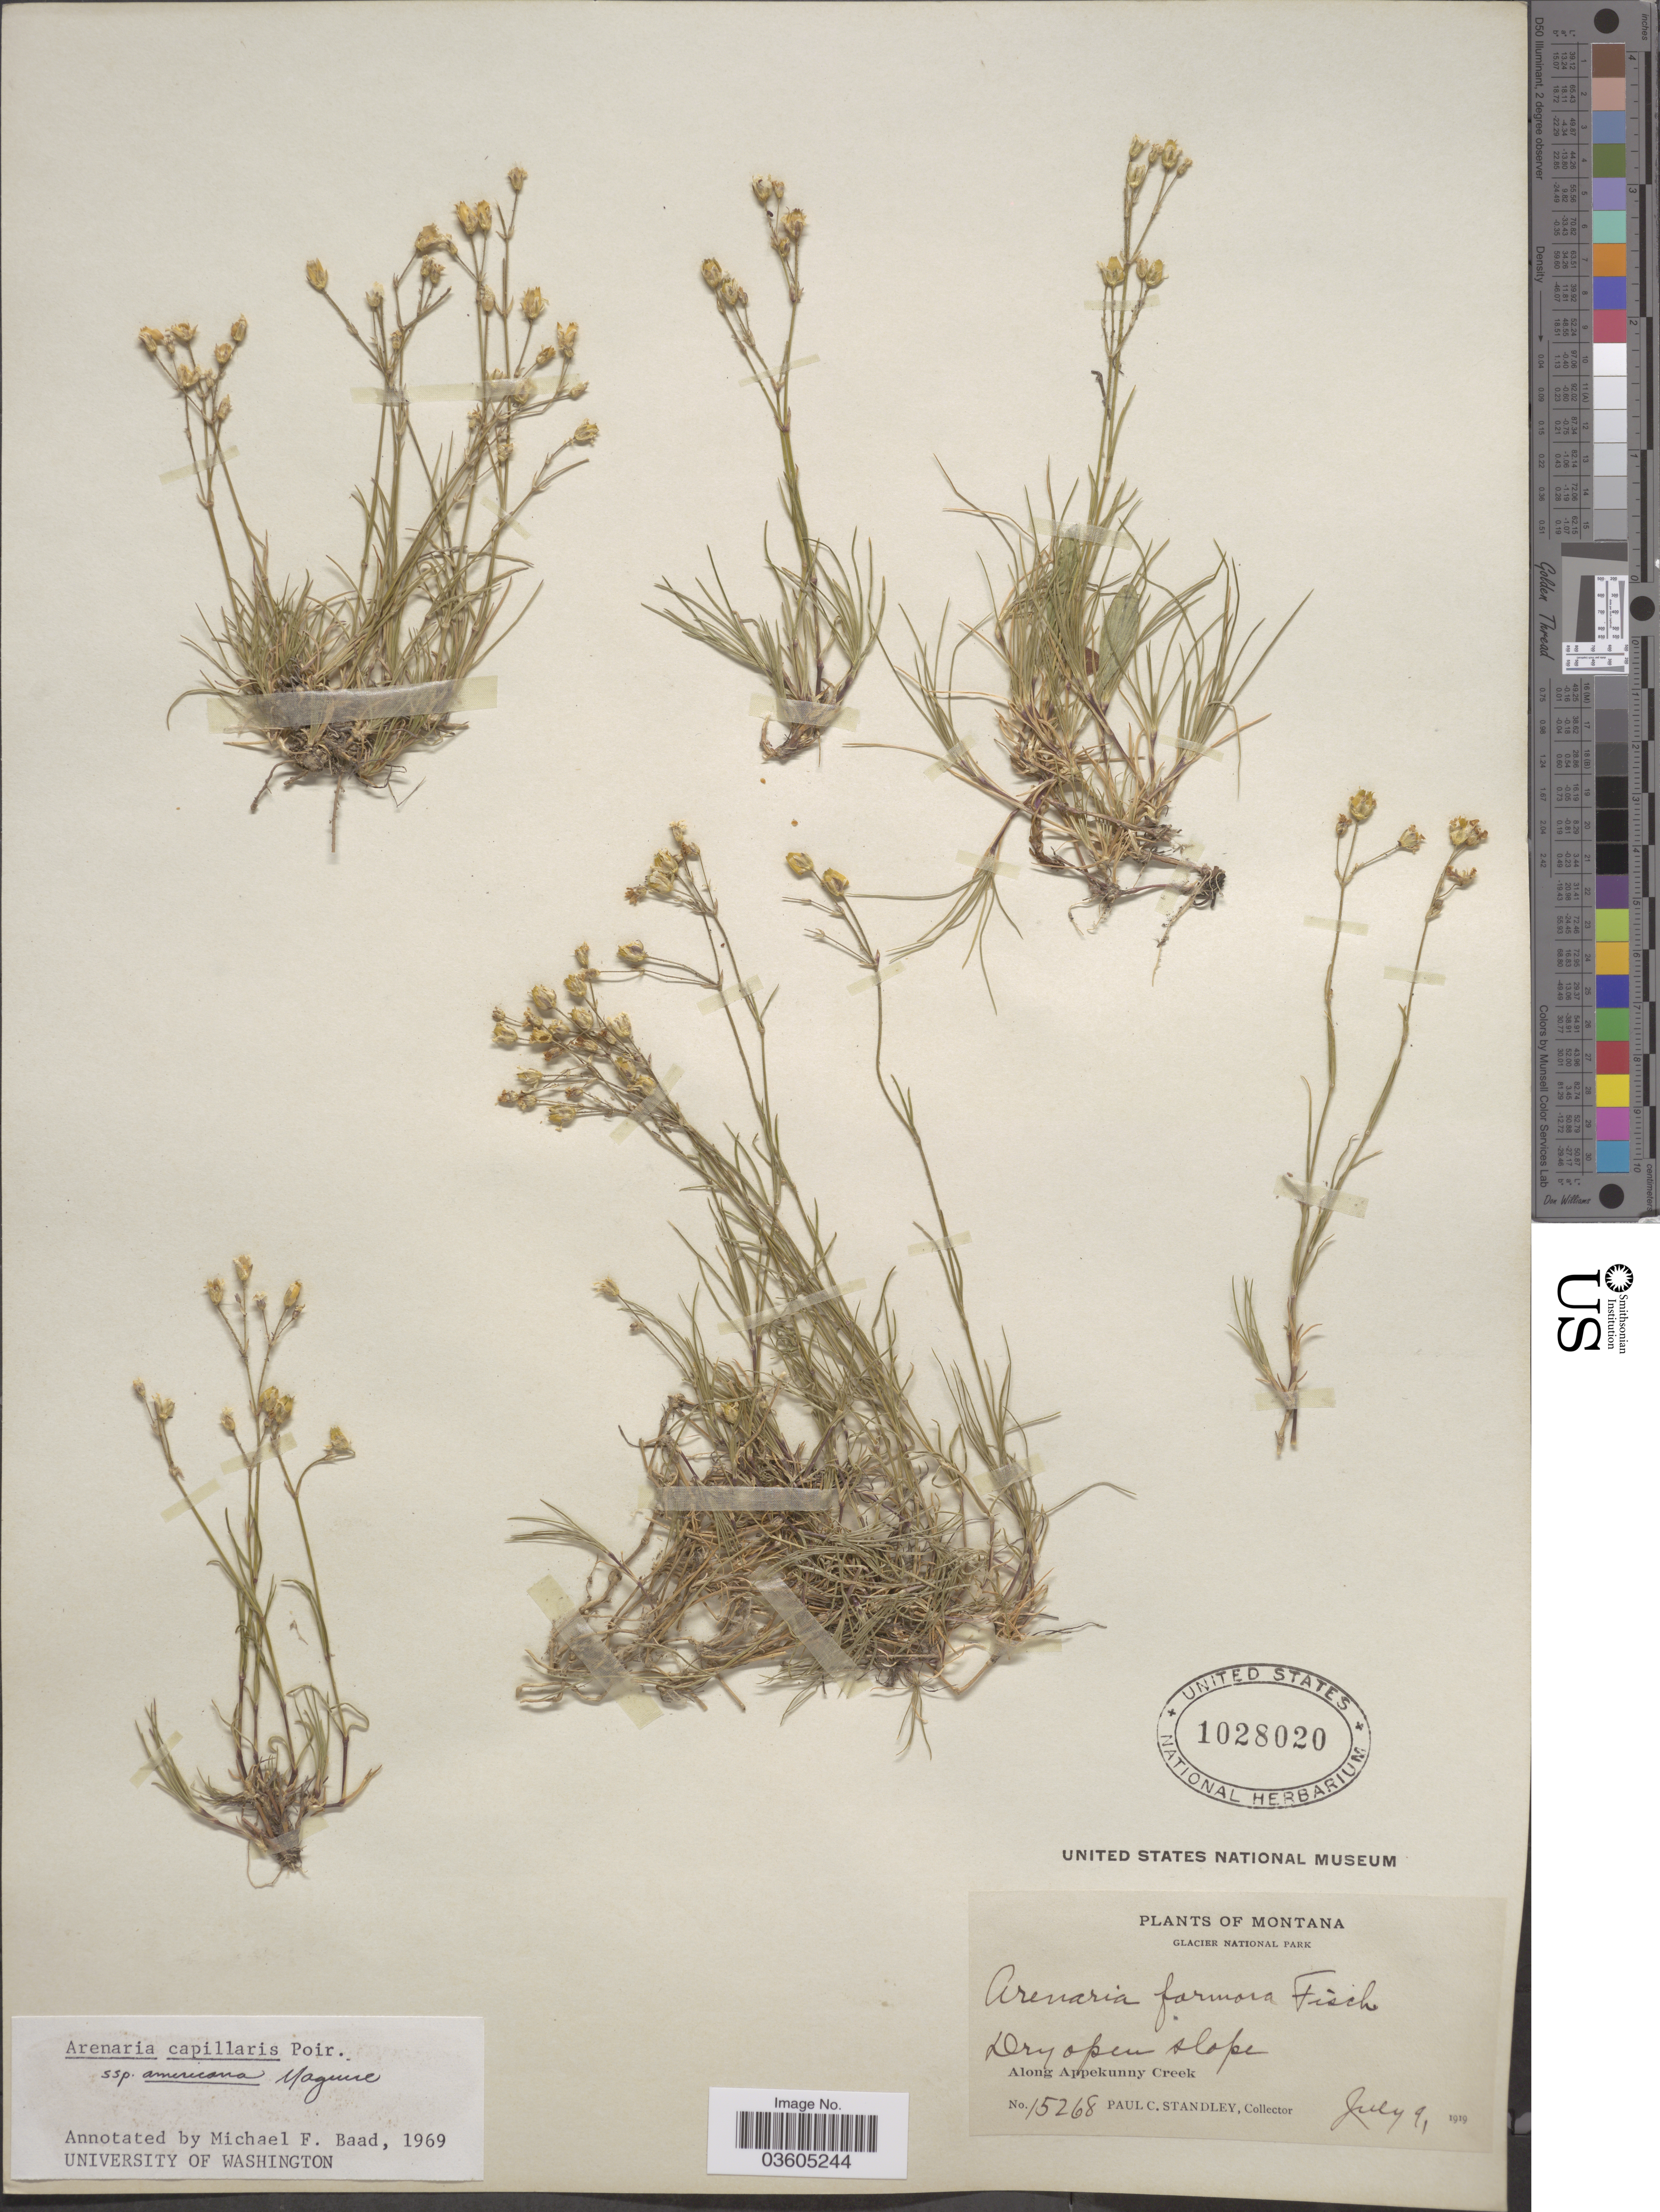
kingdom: Plantae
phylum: Tracheophyta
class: Magnoliopsida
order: Caryophyllales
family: Caryophyllaceae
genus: Eremogone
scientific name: Eremogone capillaris var. americana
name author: (Maguire) R.L. Hartm. & Rabeler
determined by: U.S. National Herbarium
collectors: P. C. Standley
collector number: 15268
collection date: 1919-07-09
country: United States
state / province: Montana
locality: Glacier National Park. Along Appekunny Creek.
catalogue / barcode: US 1028020